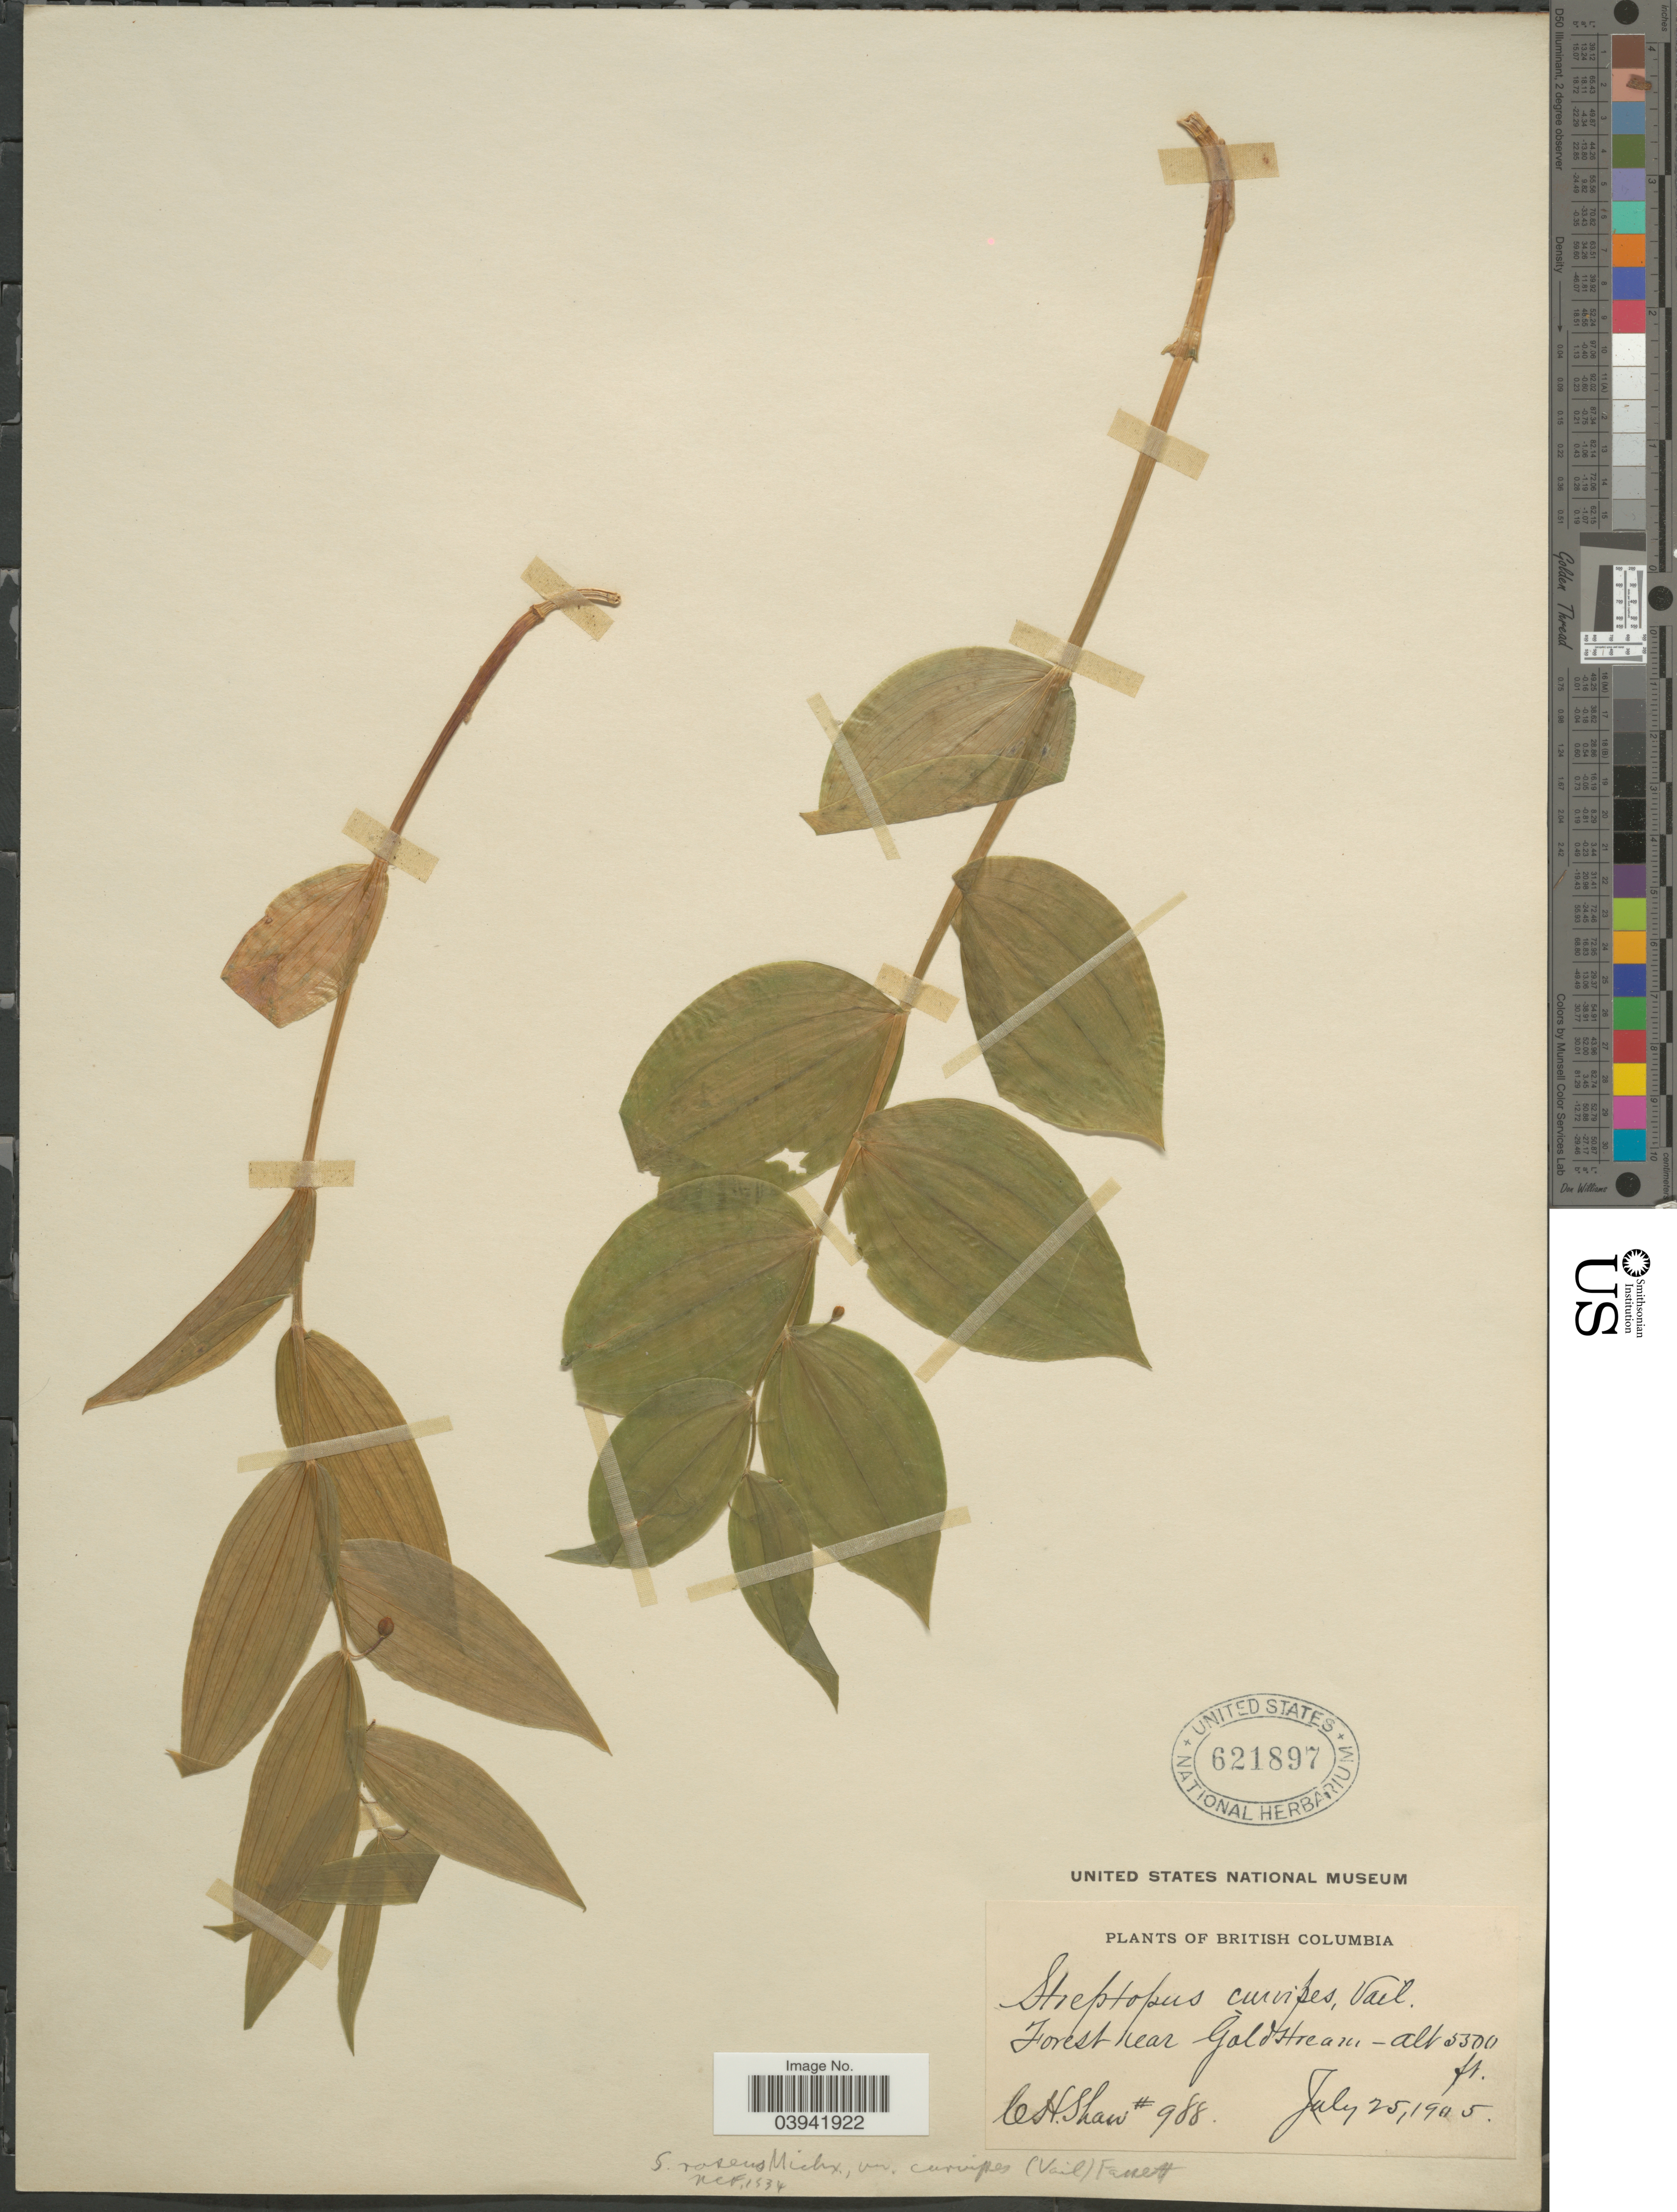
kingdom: Plantae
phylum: Tracheophyta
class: Liliopsida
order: Liliales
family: Liliaceae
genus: Streptopus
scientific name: Streptopus roseus var. curvipes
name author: (Vail) Fassett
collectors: C. H. Shaw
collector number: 988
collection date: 1905-07-25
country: Canada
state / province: British Columbia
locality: Forest near Goldstream.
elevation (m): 1676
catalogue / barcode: US 621897